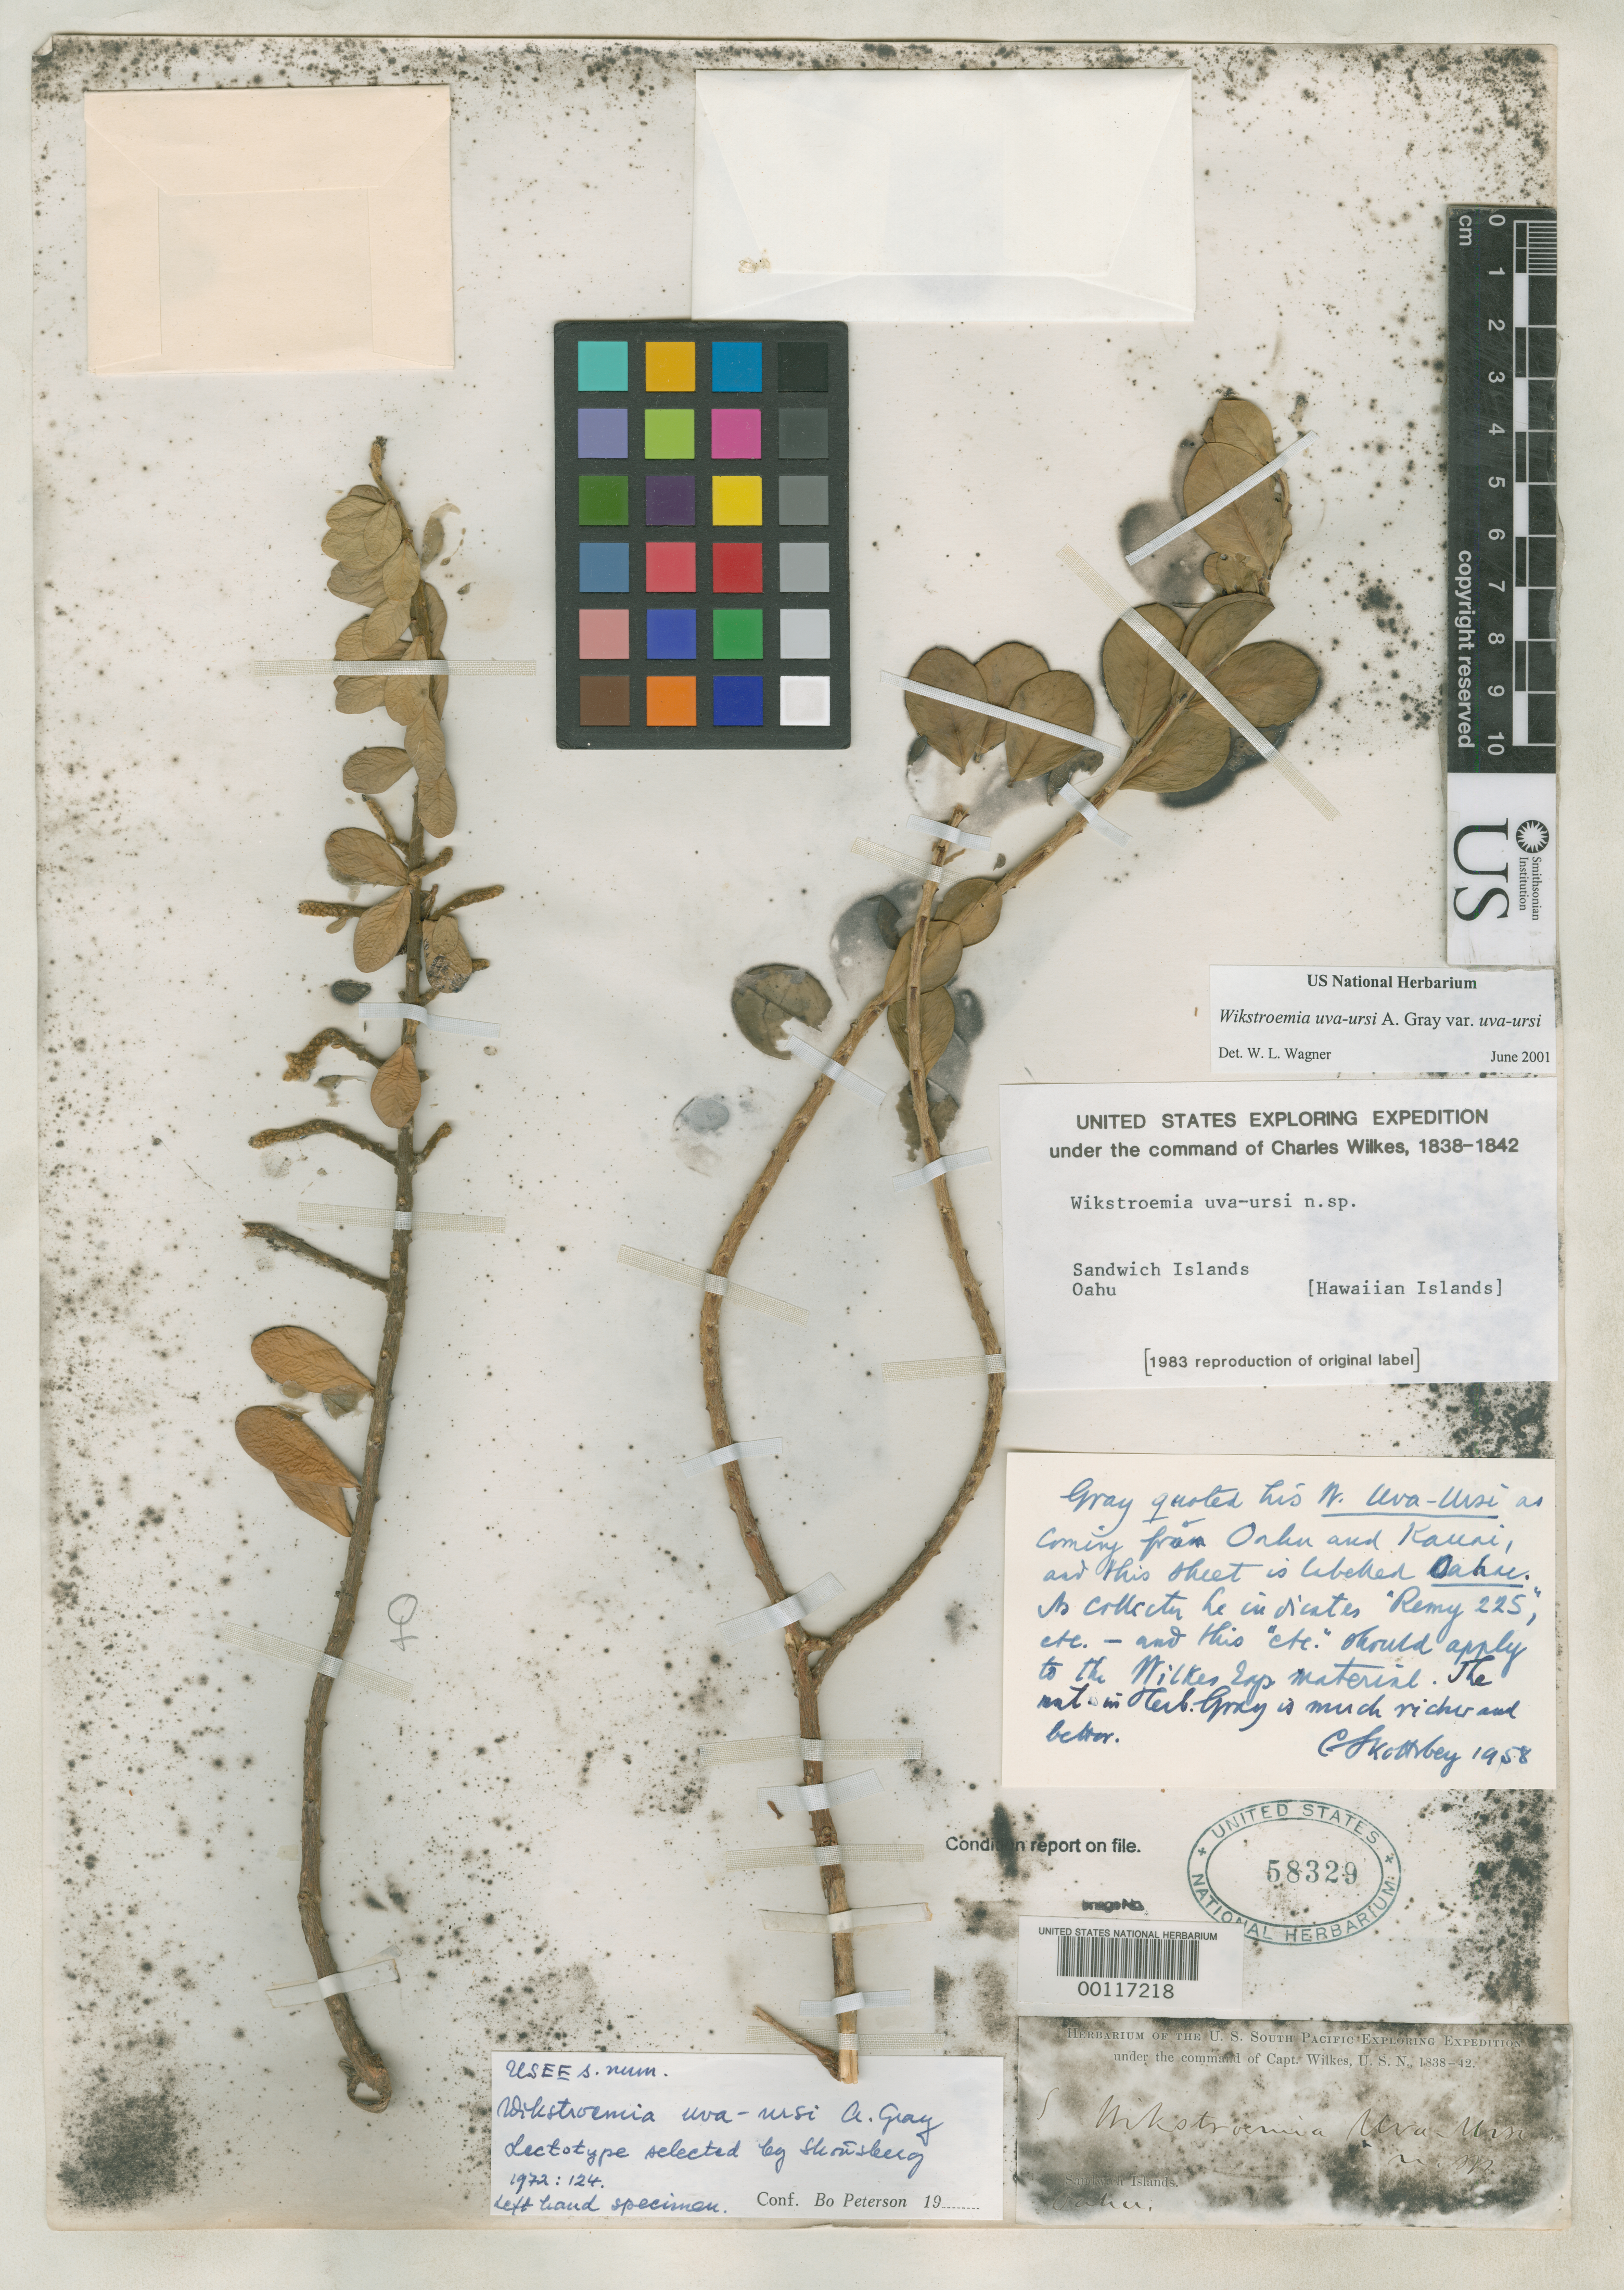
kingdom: Plantae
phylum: Tracheophyta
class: Magnoliopsida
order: Malvales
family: Thymelaeaceae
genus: Wikstroemia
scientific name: Wikstroemia uva-ursi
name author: A. Gray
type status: Lectotype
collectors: Wilkes Explor. Exped.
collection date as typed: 1838 to -- --- 1842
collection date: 1838/1842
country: United States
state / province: Hawaii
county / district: Honolulu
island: Oahu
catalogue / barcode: US 58329